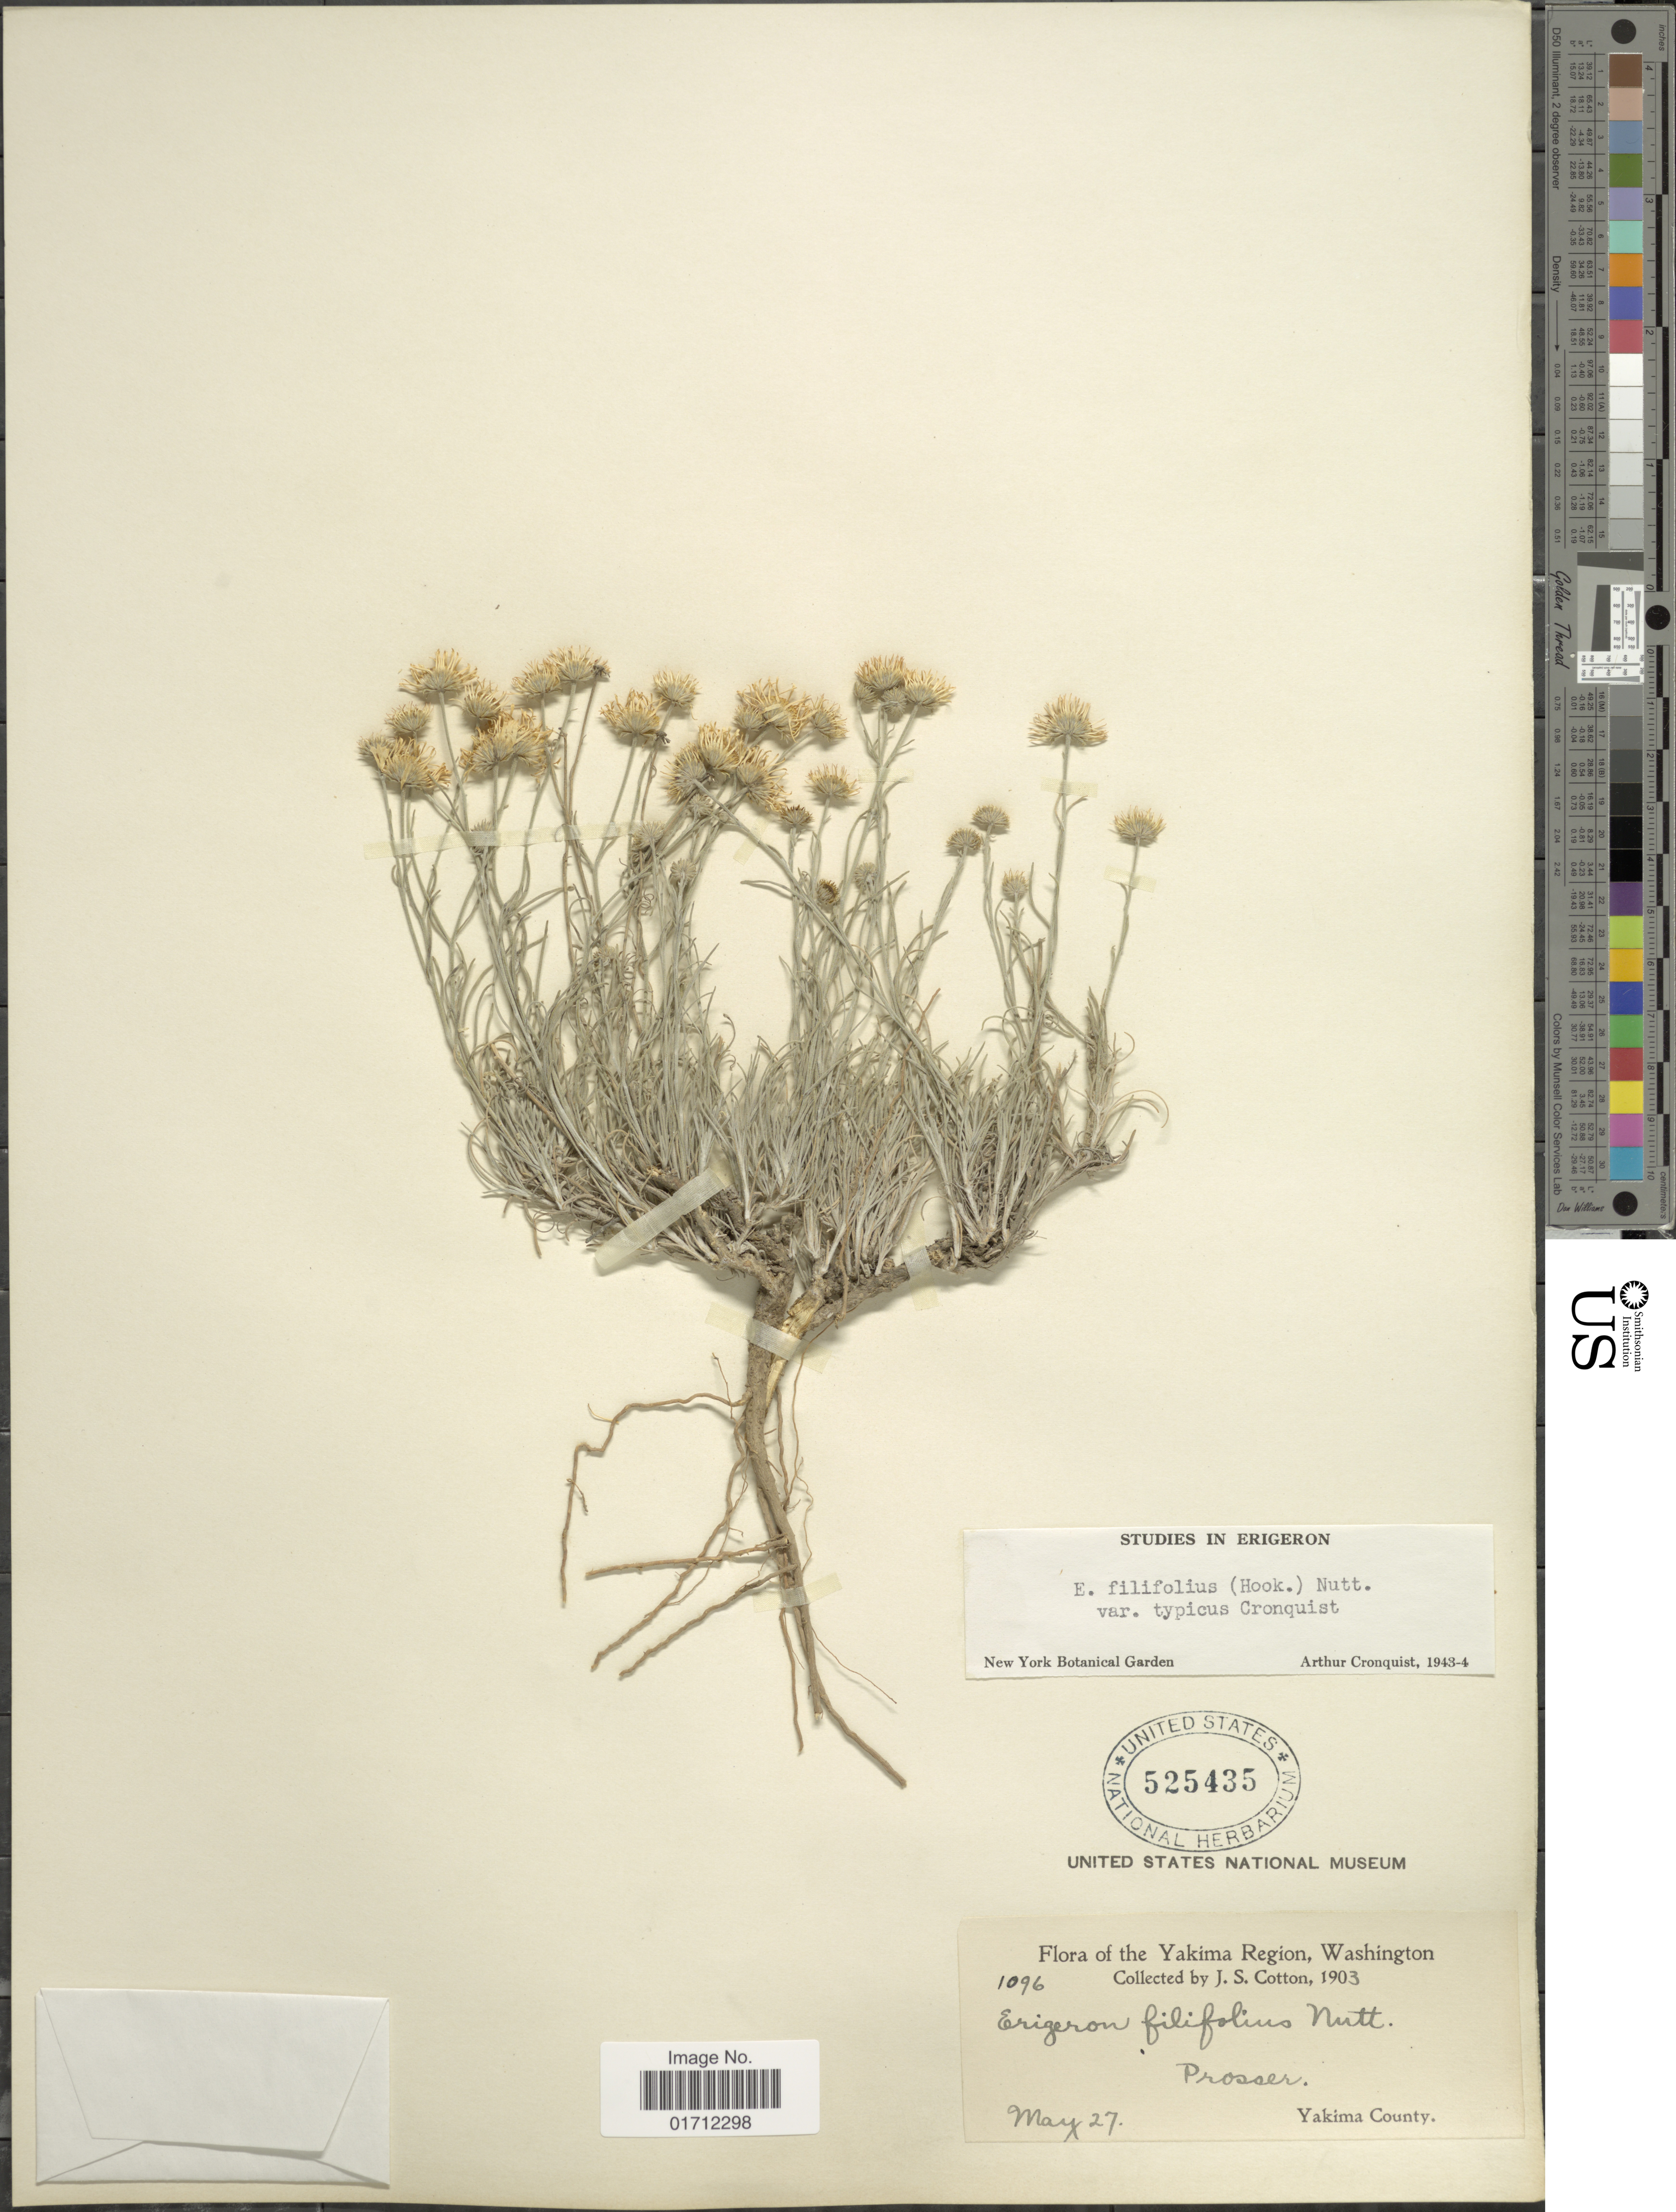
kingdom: Plantae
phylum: Tracheophyta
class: Magnoliopsida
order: Asterales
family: Asteraceae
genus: Erigeron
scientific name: Erigeron filifolius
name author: (Hook.) Nutt.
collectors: J. S. Cotton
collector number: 1096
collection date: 1903-05-27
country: United States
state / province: Washington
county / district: Yakima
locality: The Yakima Region, Prosser, Yakima County.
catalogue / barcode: US 525435